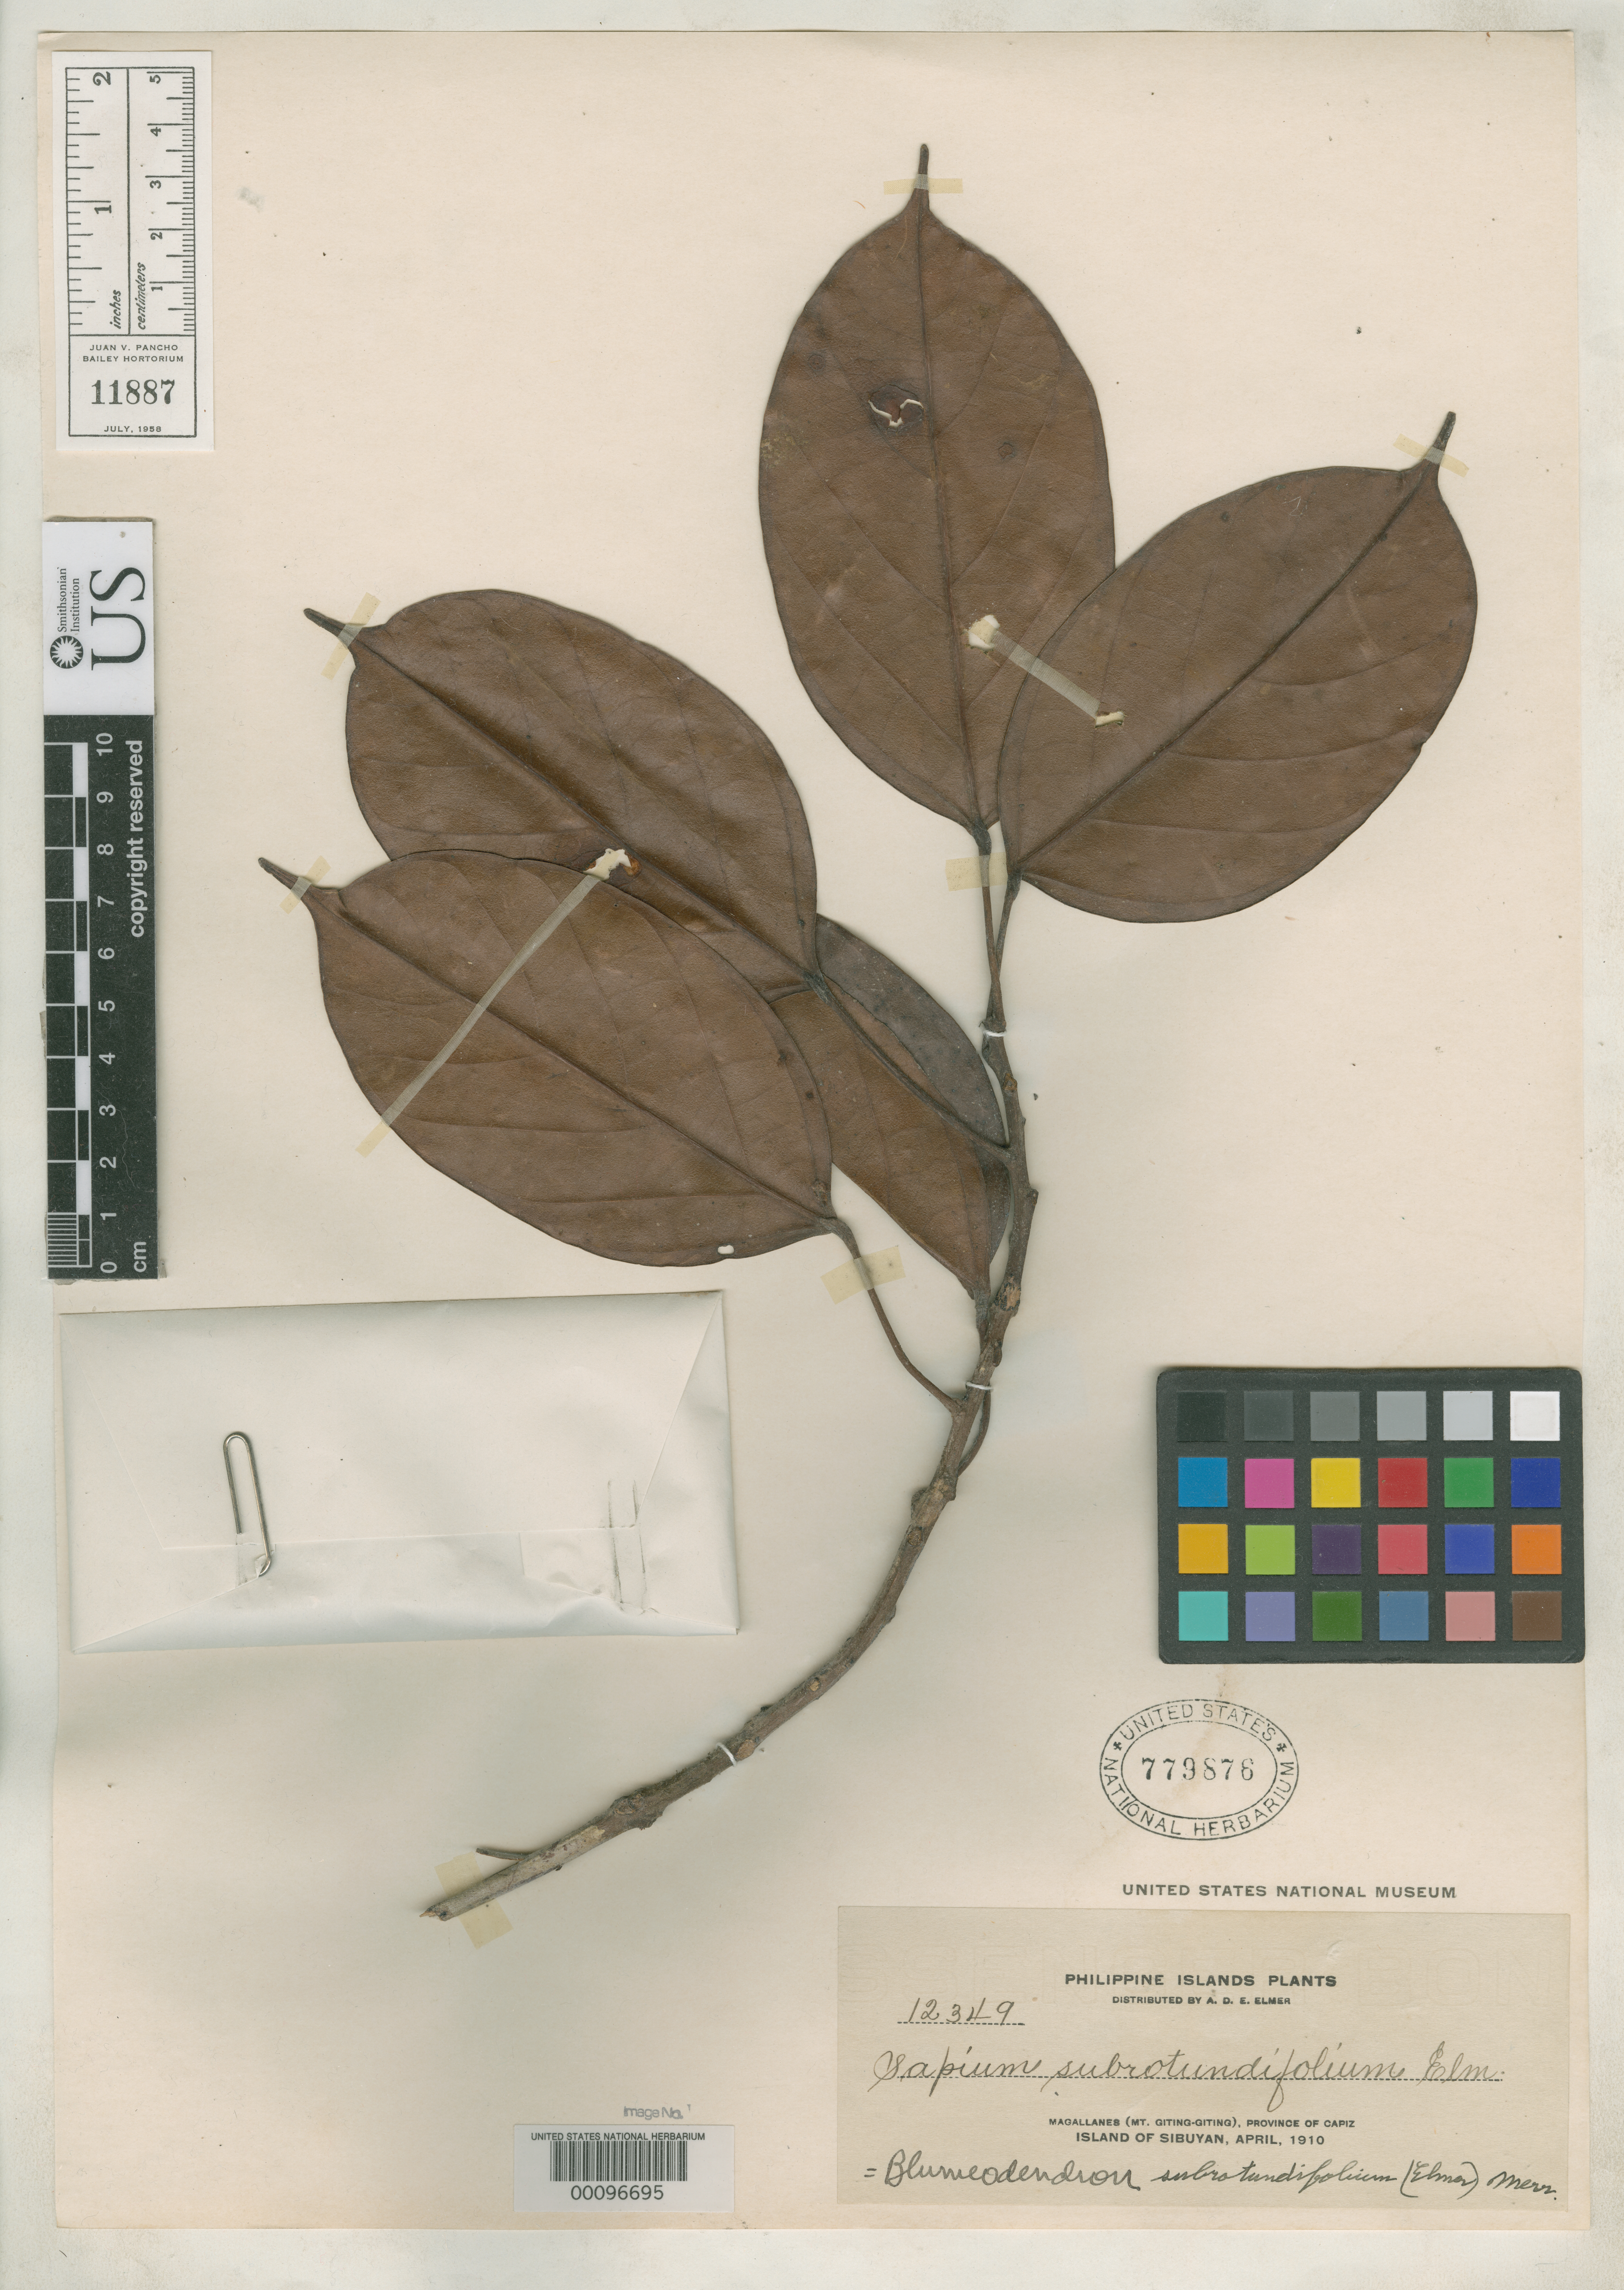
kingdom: Plantae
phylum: Tracheophyta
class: Magnoliopsida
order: Malpighiales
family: Euphorbiaceae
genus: Sapium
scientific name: Sapium subrotundifolium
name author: Elmer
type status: Isotype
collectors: A. D. E. Elmer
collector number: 12349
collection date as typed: Apr 1910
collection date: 1910-04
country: Philippines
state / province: Mimaropa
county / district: Romblon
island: Sibuyan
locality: Magallanes (Mt. Giting-Giting), Province of Capiz, Island of Sibuyan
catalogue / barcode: US 779876